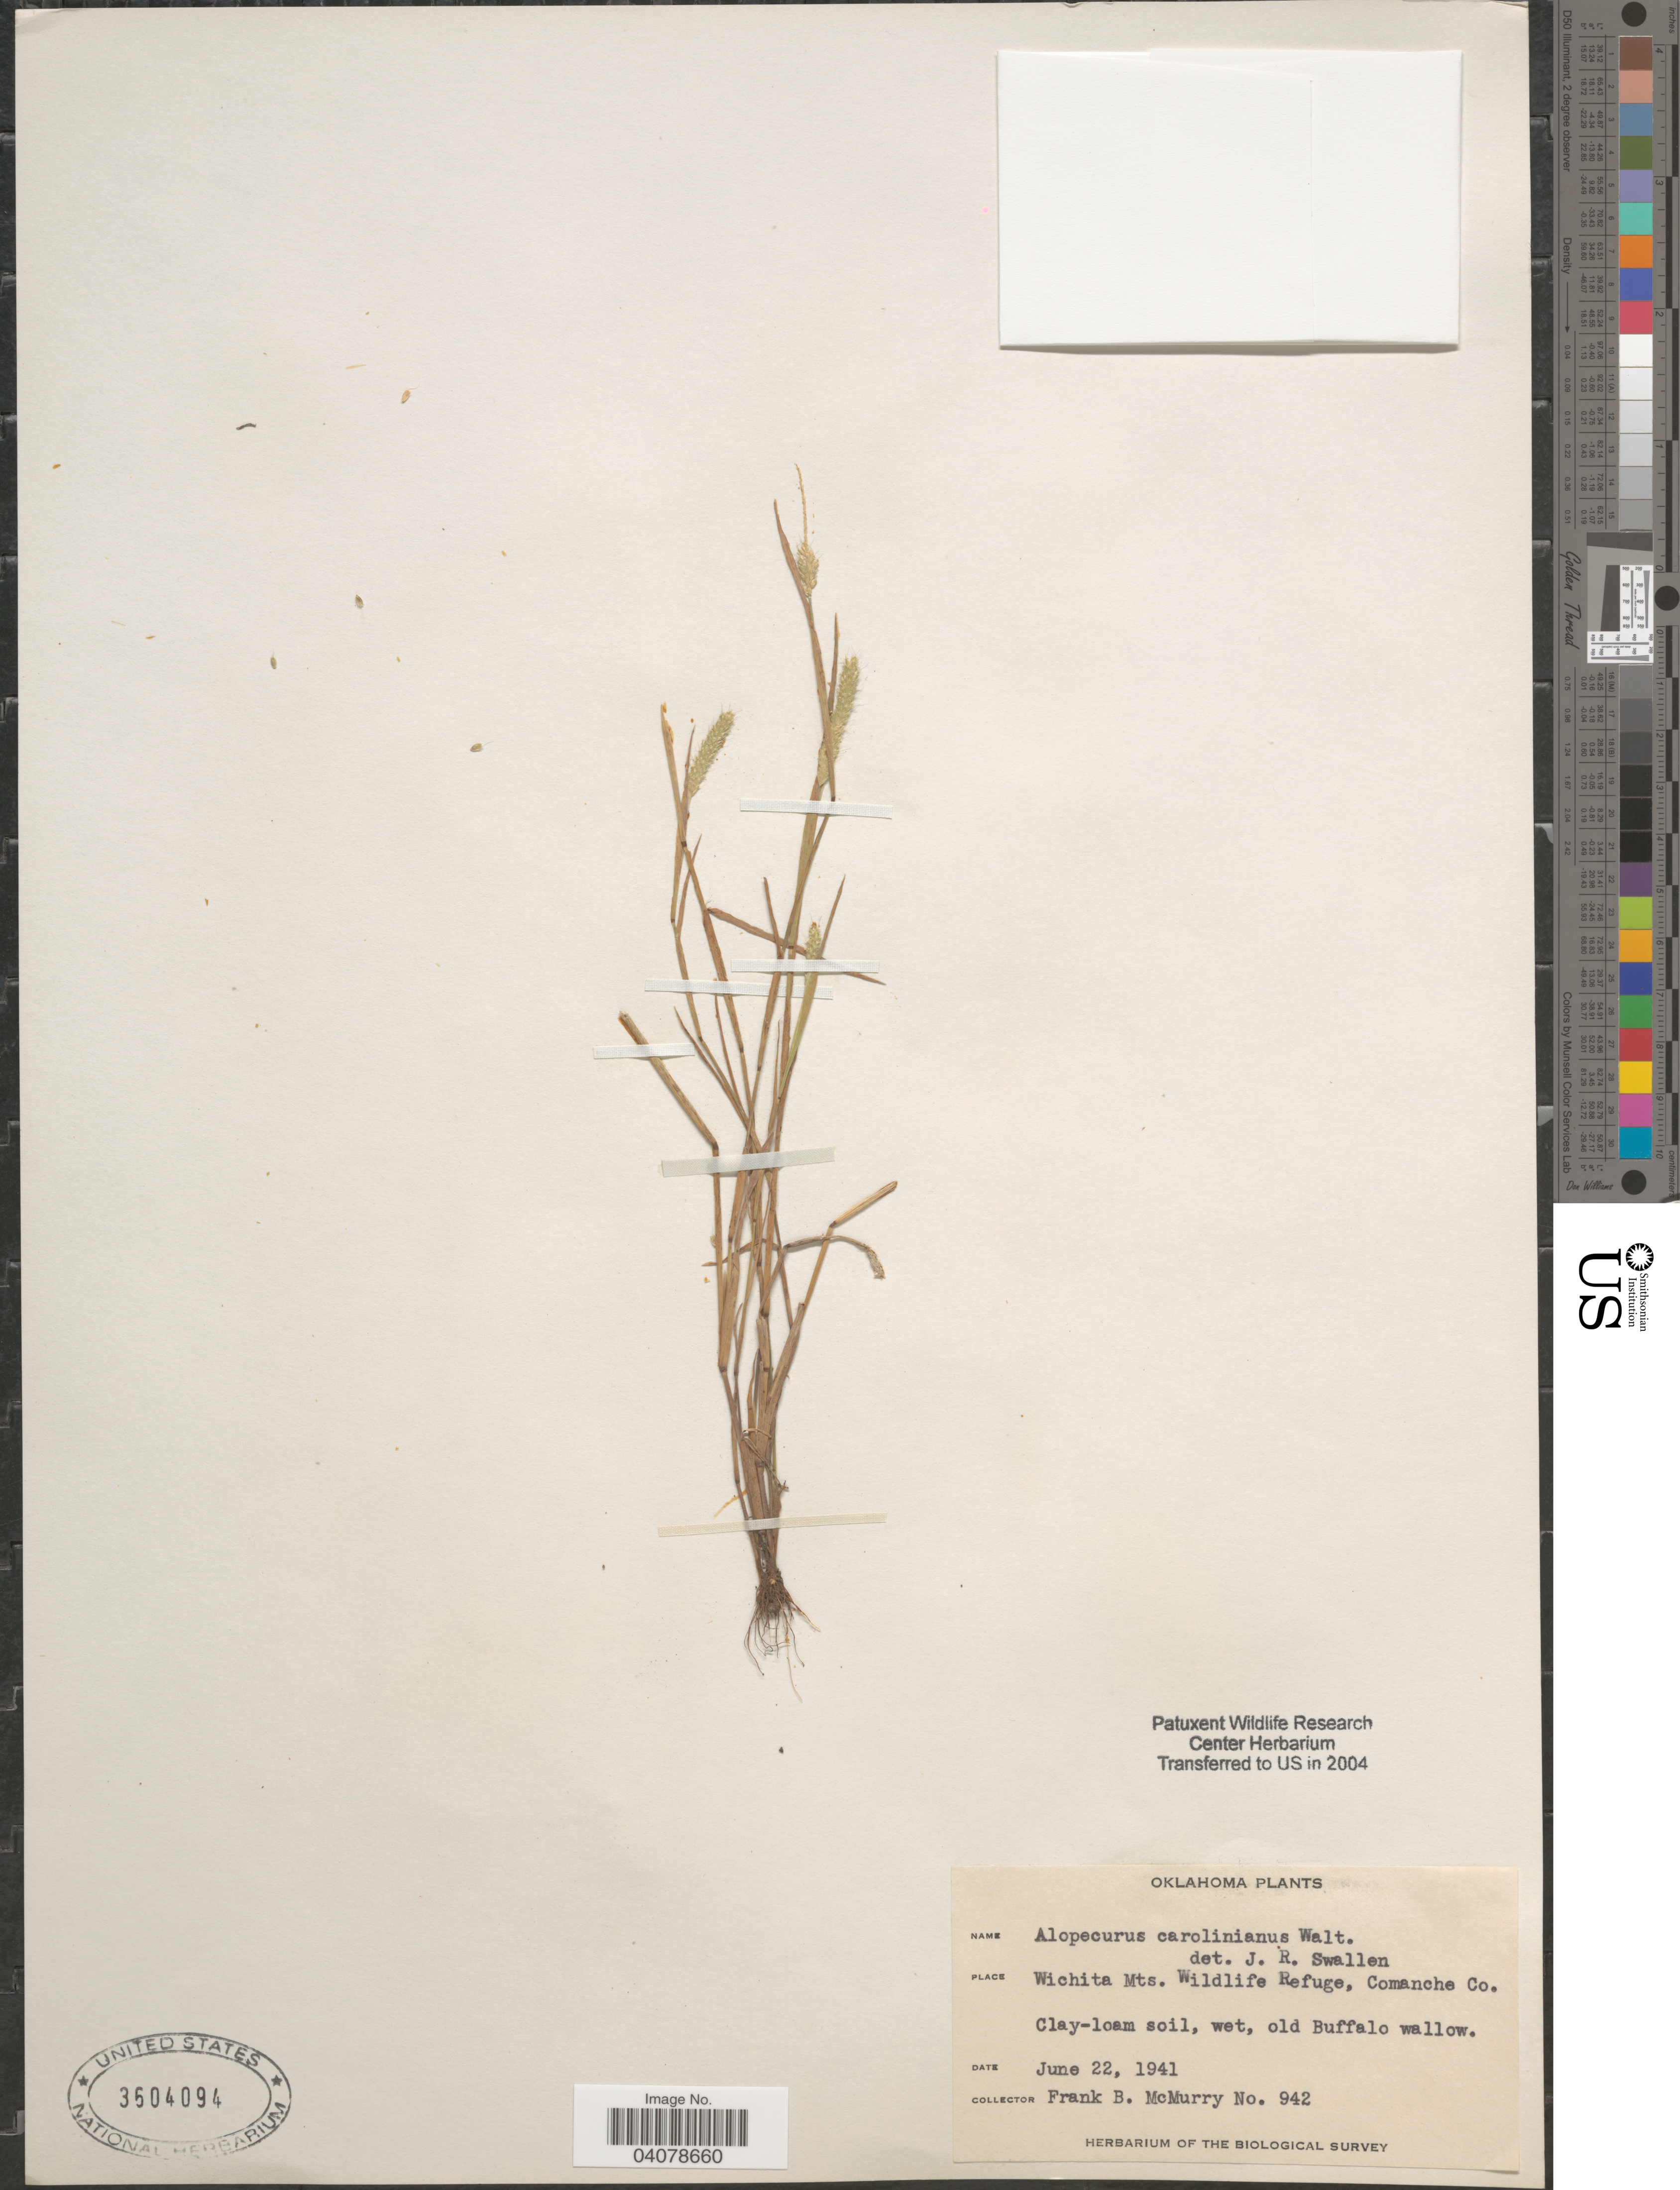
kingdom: Plantae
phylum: Tracheophyta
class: Liliopsida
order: Poales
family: Poaceae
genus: Alopecurus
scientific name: Alopecurus carolinianus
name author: Walter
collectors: F. B. McMurry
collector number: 942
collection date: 1941-06-22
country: United States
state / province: California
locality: Wichita Mts. Wildlife Refuge, Comanche Co.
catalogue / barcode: US 3604094